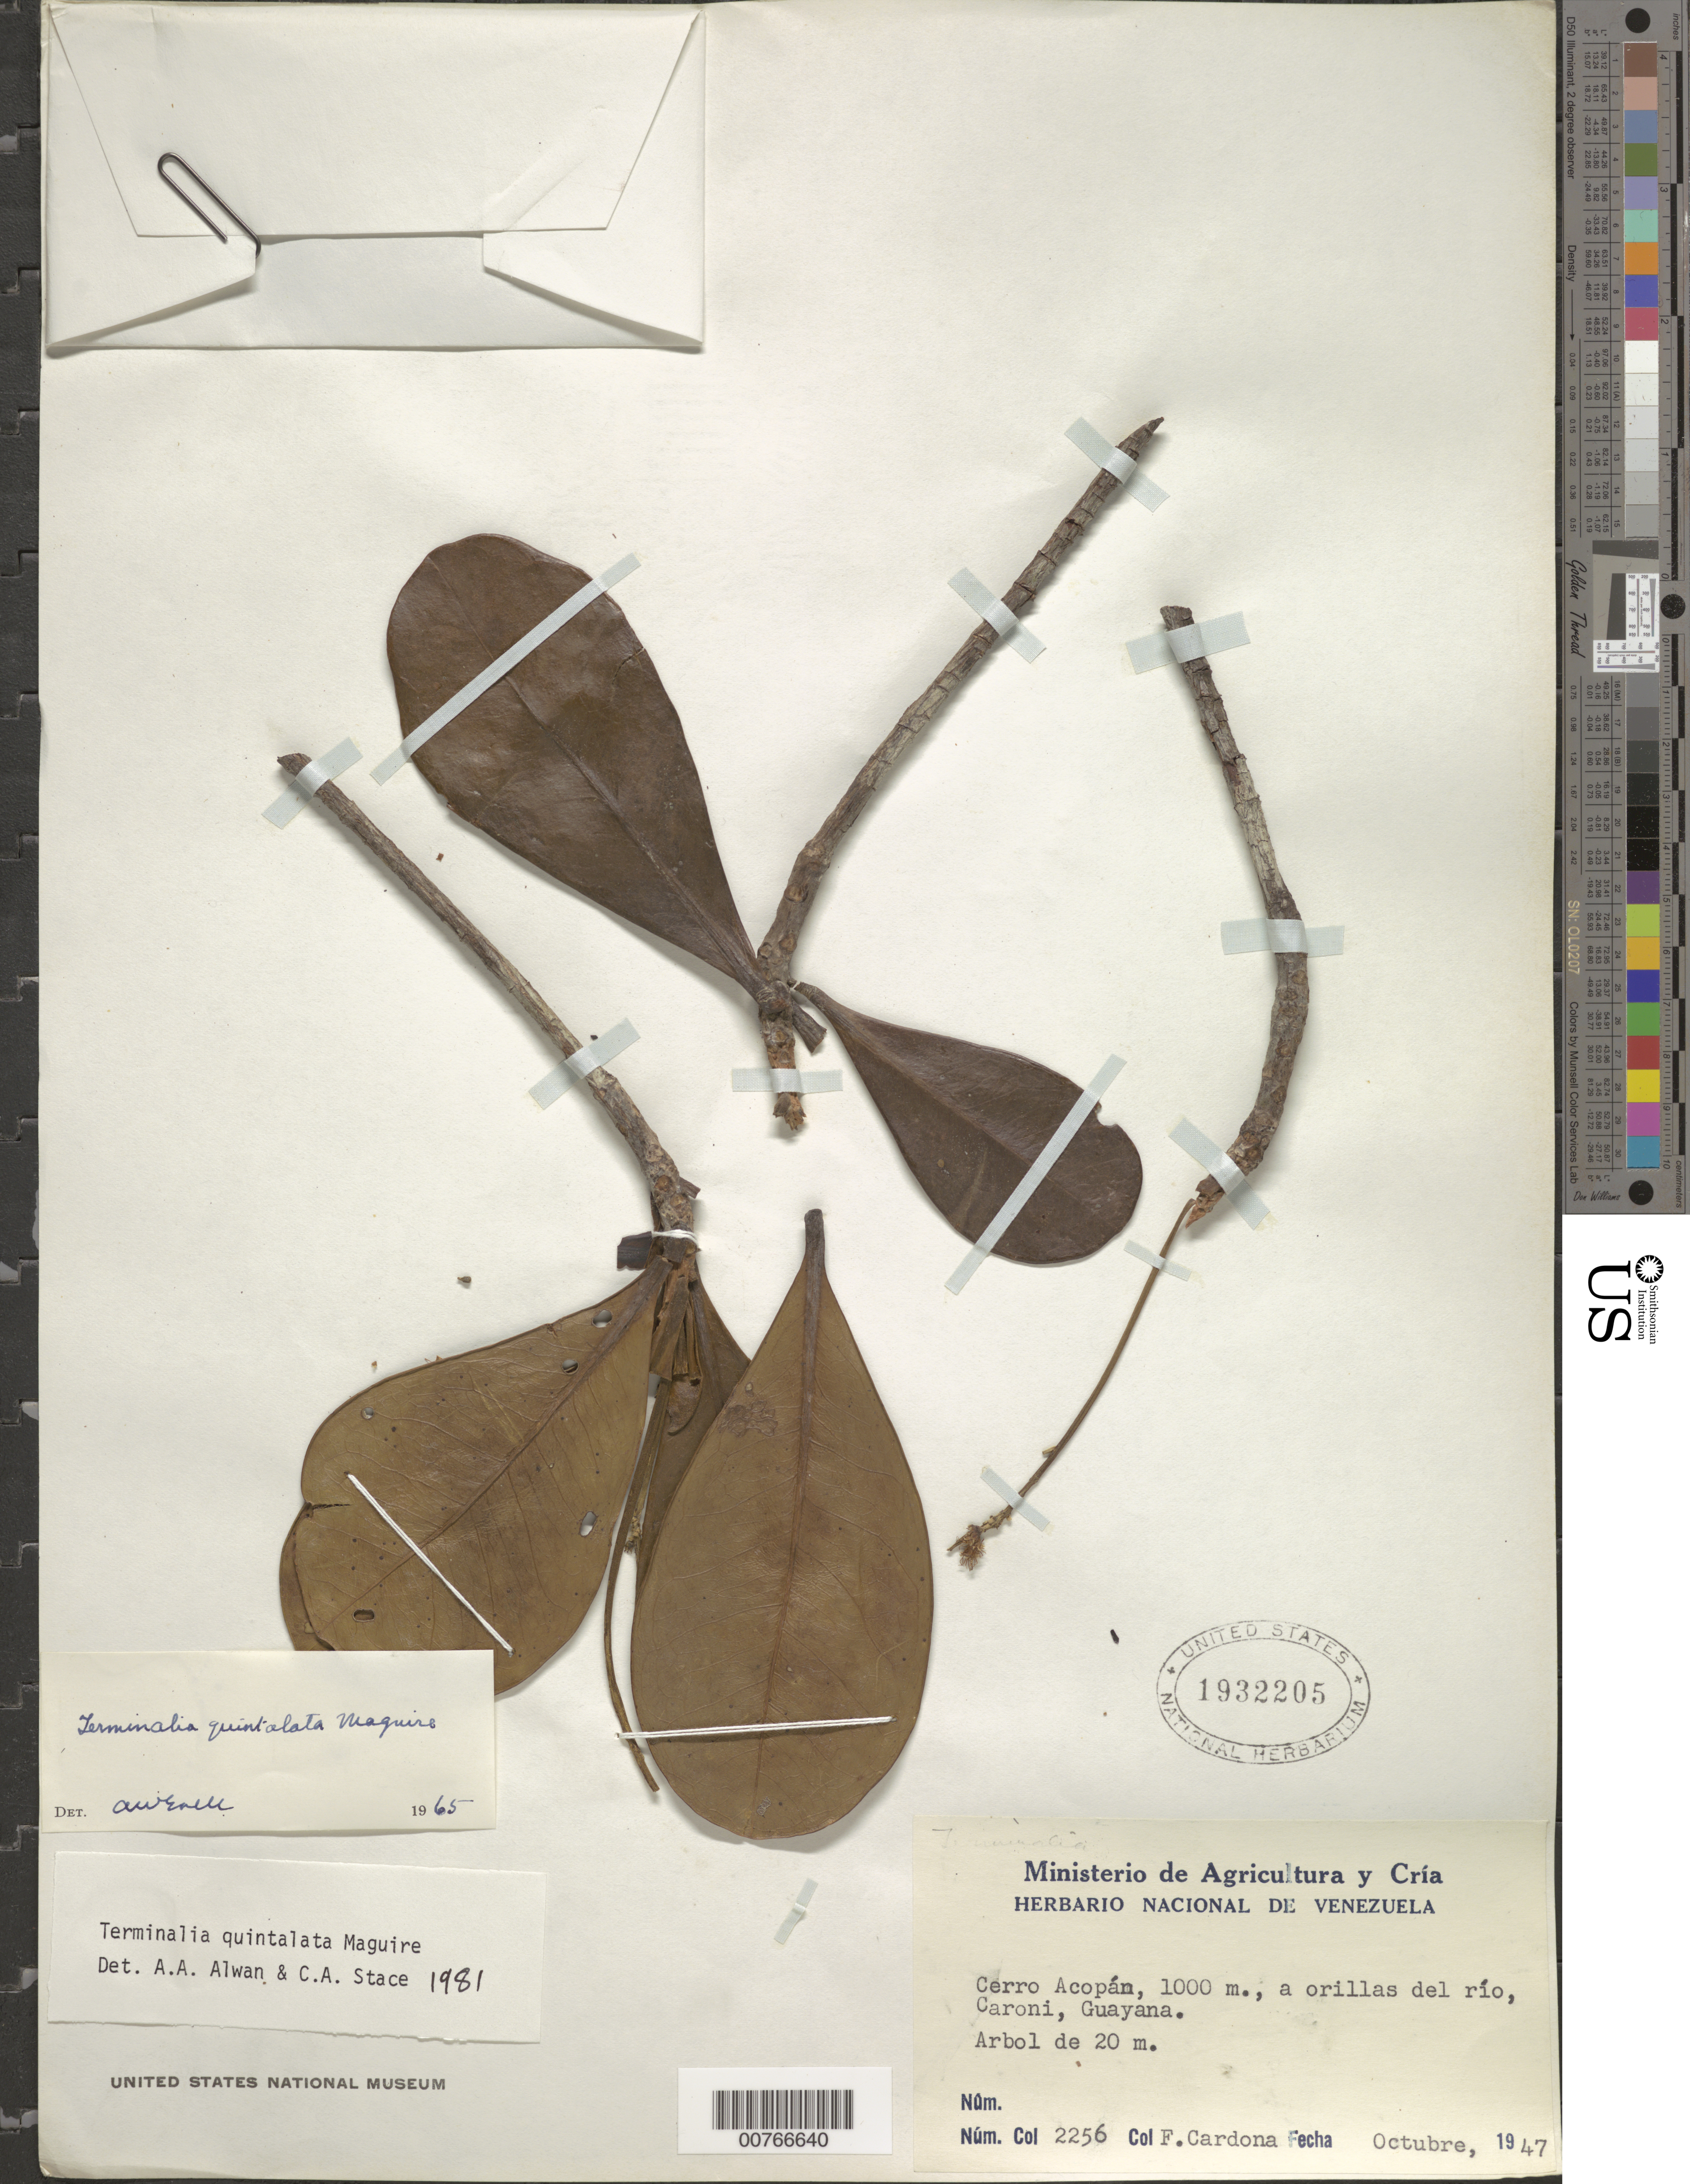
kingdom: Plantae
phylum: Tracheophyta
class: Magnoliopsida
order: Myrtales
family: Combretaceae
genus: Terminalia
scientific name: Terminalia quintalata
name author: Maguire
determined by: Alwan, A. R.; Stace, C. A.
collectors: F. Cardona Puig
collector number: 2256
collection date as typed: Oct-47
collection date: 1947-10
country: Venezuela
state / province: Bolívar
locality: Cerro Acopán, Río Caroní, Guayana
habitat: Riverbank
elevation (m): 1000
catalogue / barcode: US 1932205